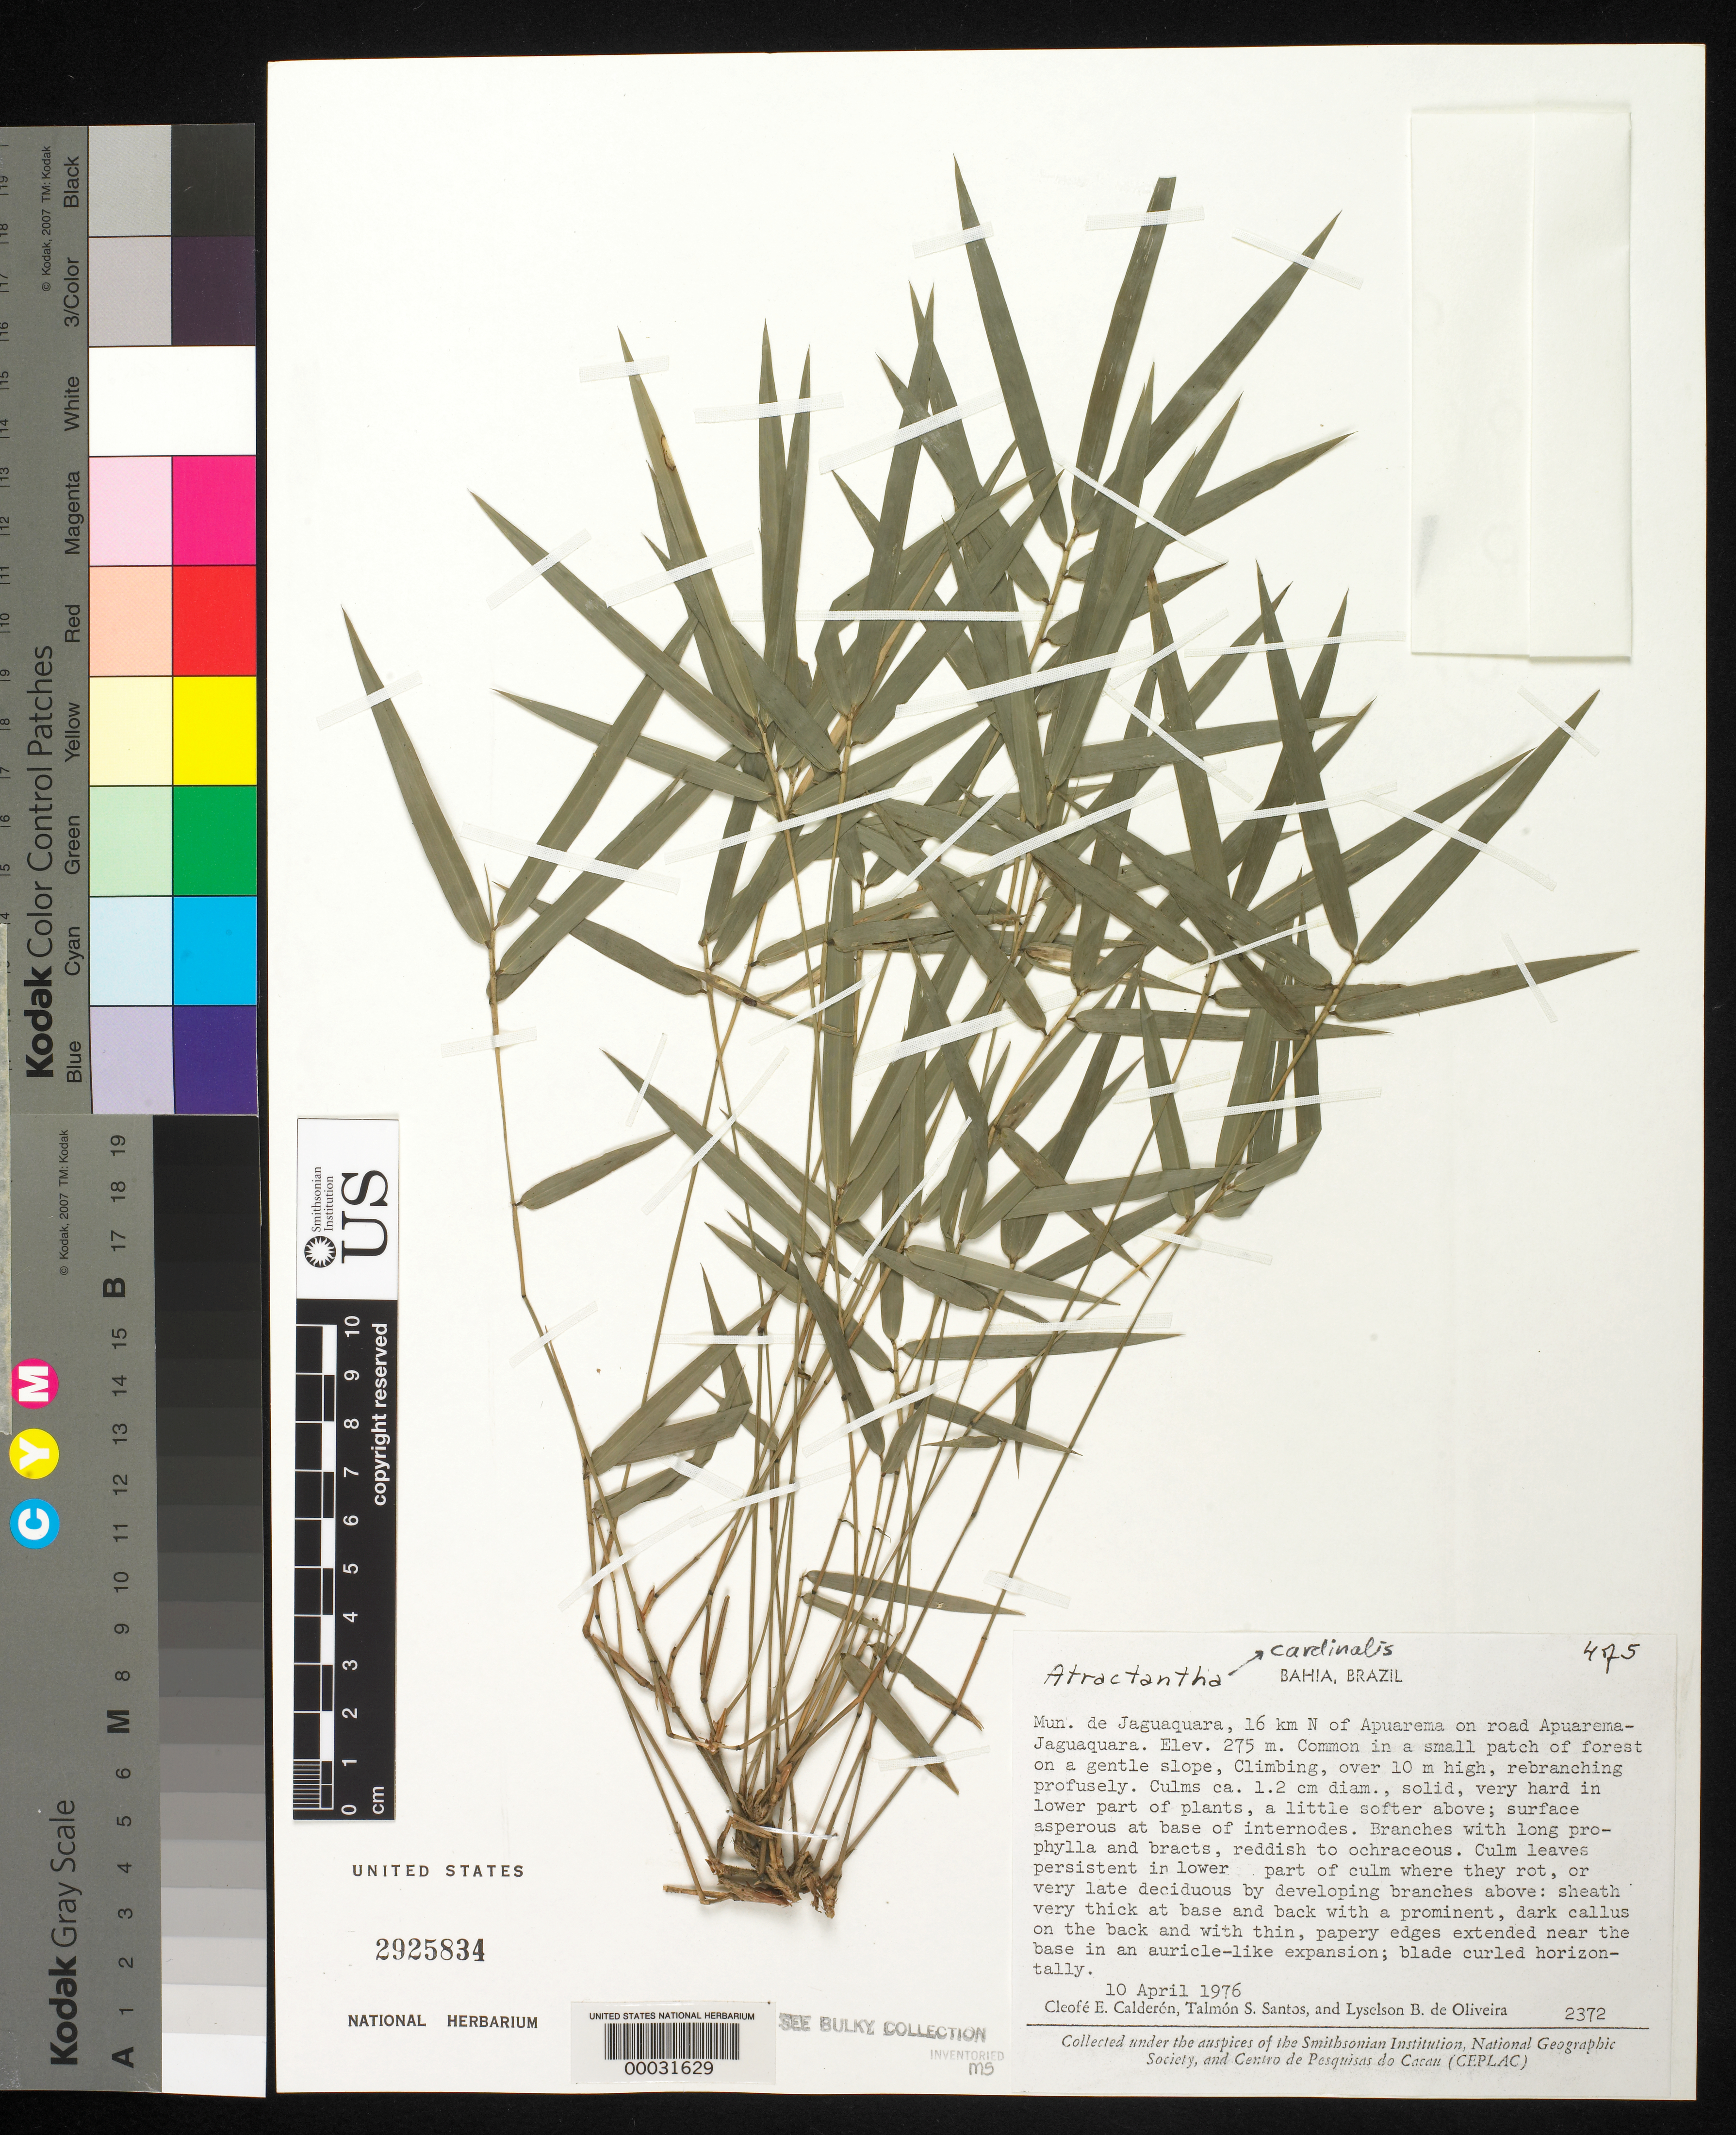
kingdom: Plantae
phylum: Tracheophyta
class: Liliopsida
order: Poales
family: Poaceae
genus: Atractantha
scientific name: Atractantha cardinalis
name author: Judz.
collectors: C. E. Calderón, T. S. Santos & L. de Oliveira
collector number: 2372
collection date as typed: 10 Apr 1976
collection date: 1976-04-10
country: Brazil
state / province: Bahia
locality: Jaguaquara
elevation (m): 275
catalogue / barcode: US 2925834